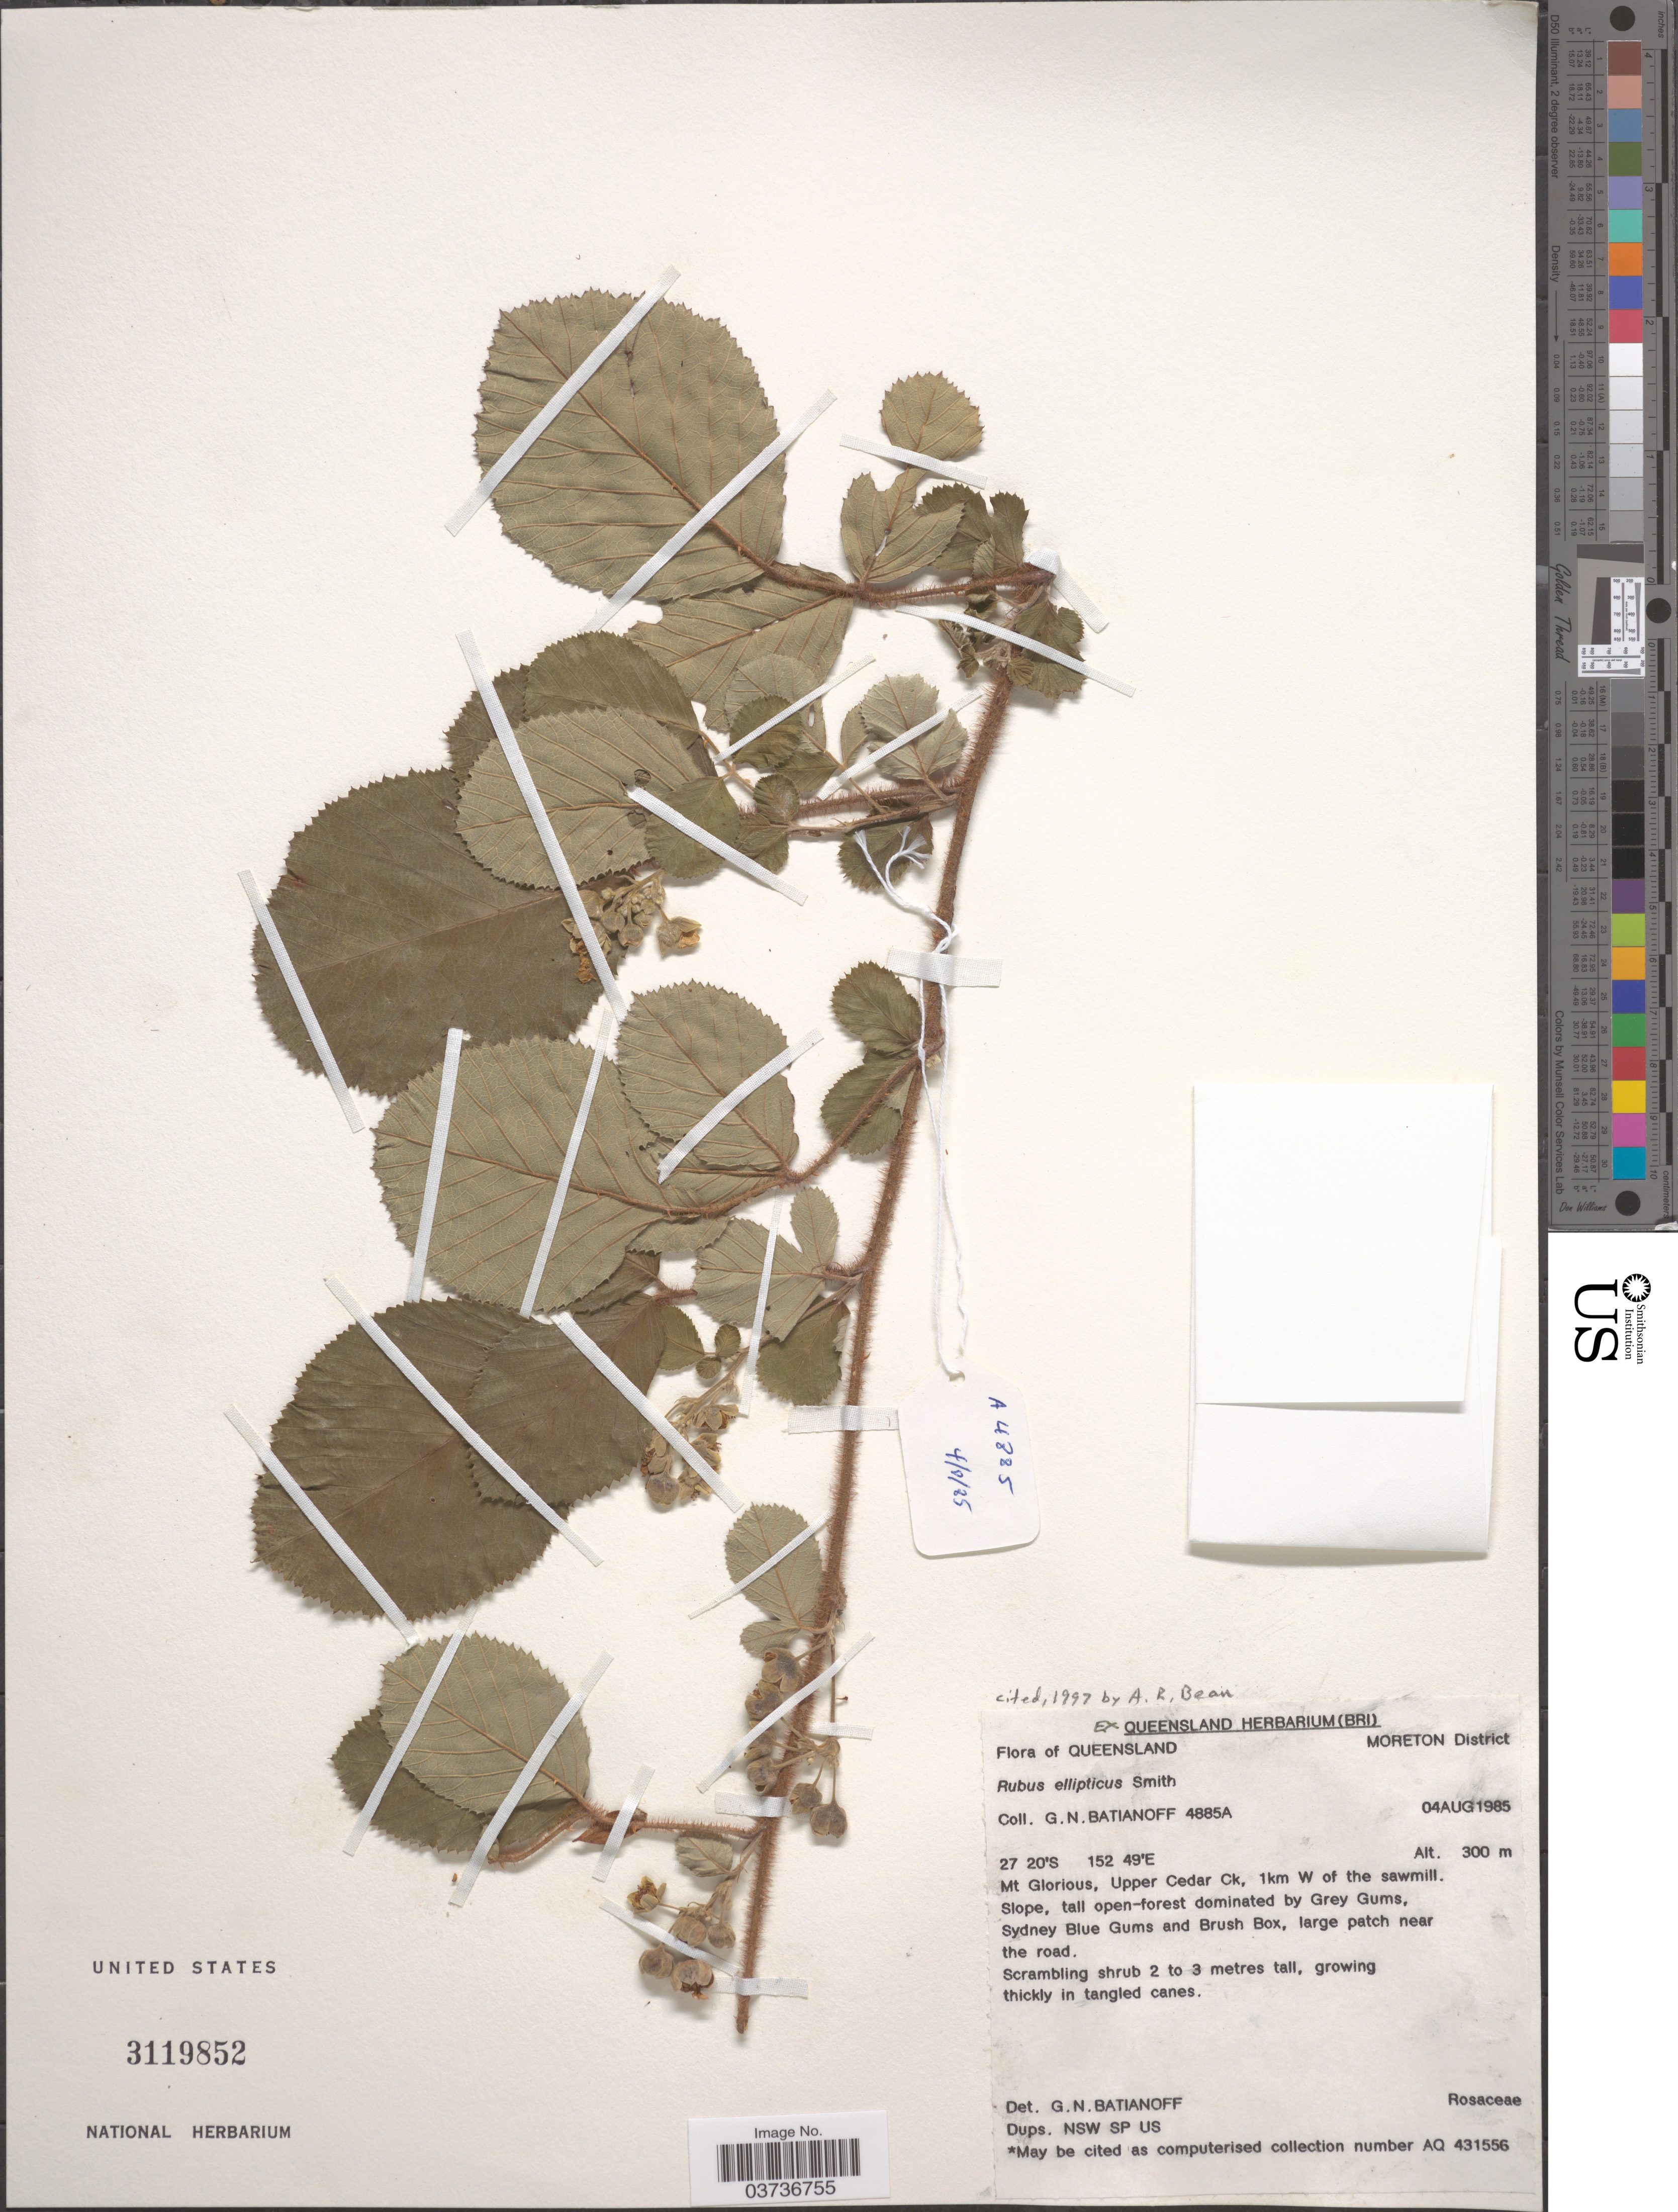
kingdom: Plantae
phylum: Tracheophyta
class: Magnoliopsida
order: Rosales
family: Rosaceae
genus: Rubus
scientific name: Rubus ellipticus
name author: Sm.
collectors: G. Batianoff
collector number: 4885A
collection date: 1985-08-04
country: Australia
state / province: Queensland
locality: Moreton District. Mt Glorious, Upper Cedar Ck, 1km W of the sawmill.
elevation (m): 300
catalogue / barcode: US 3119852